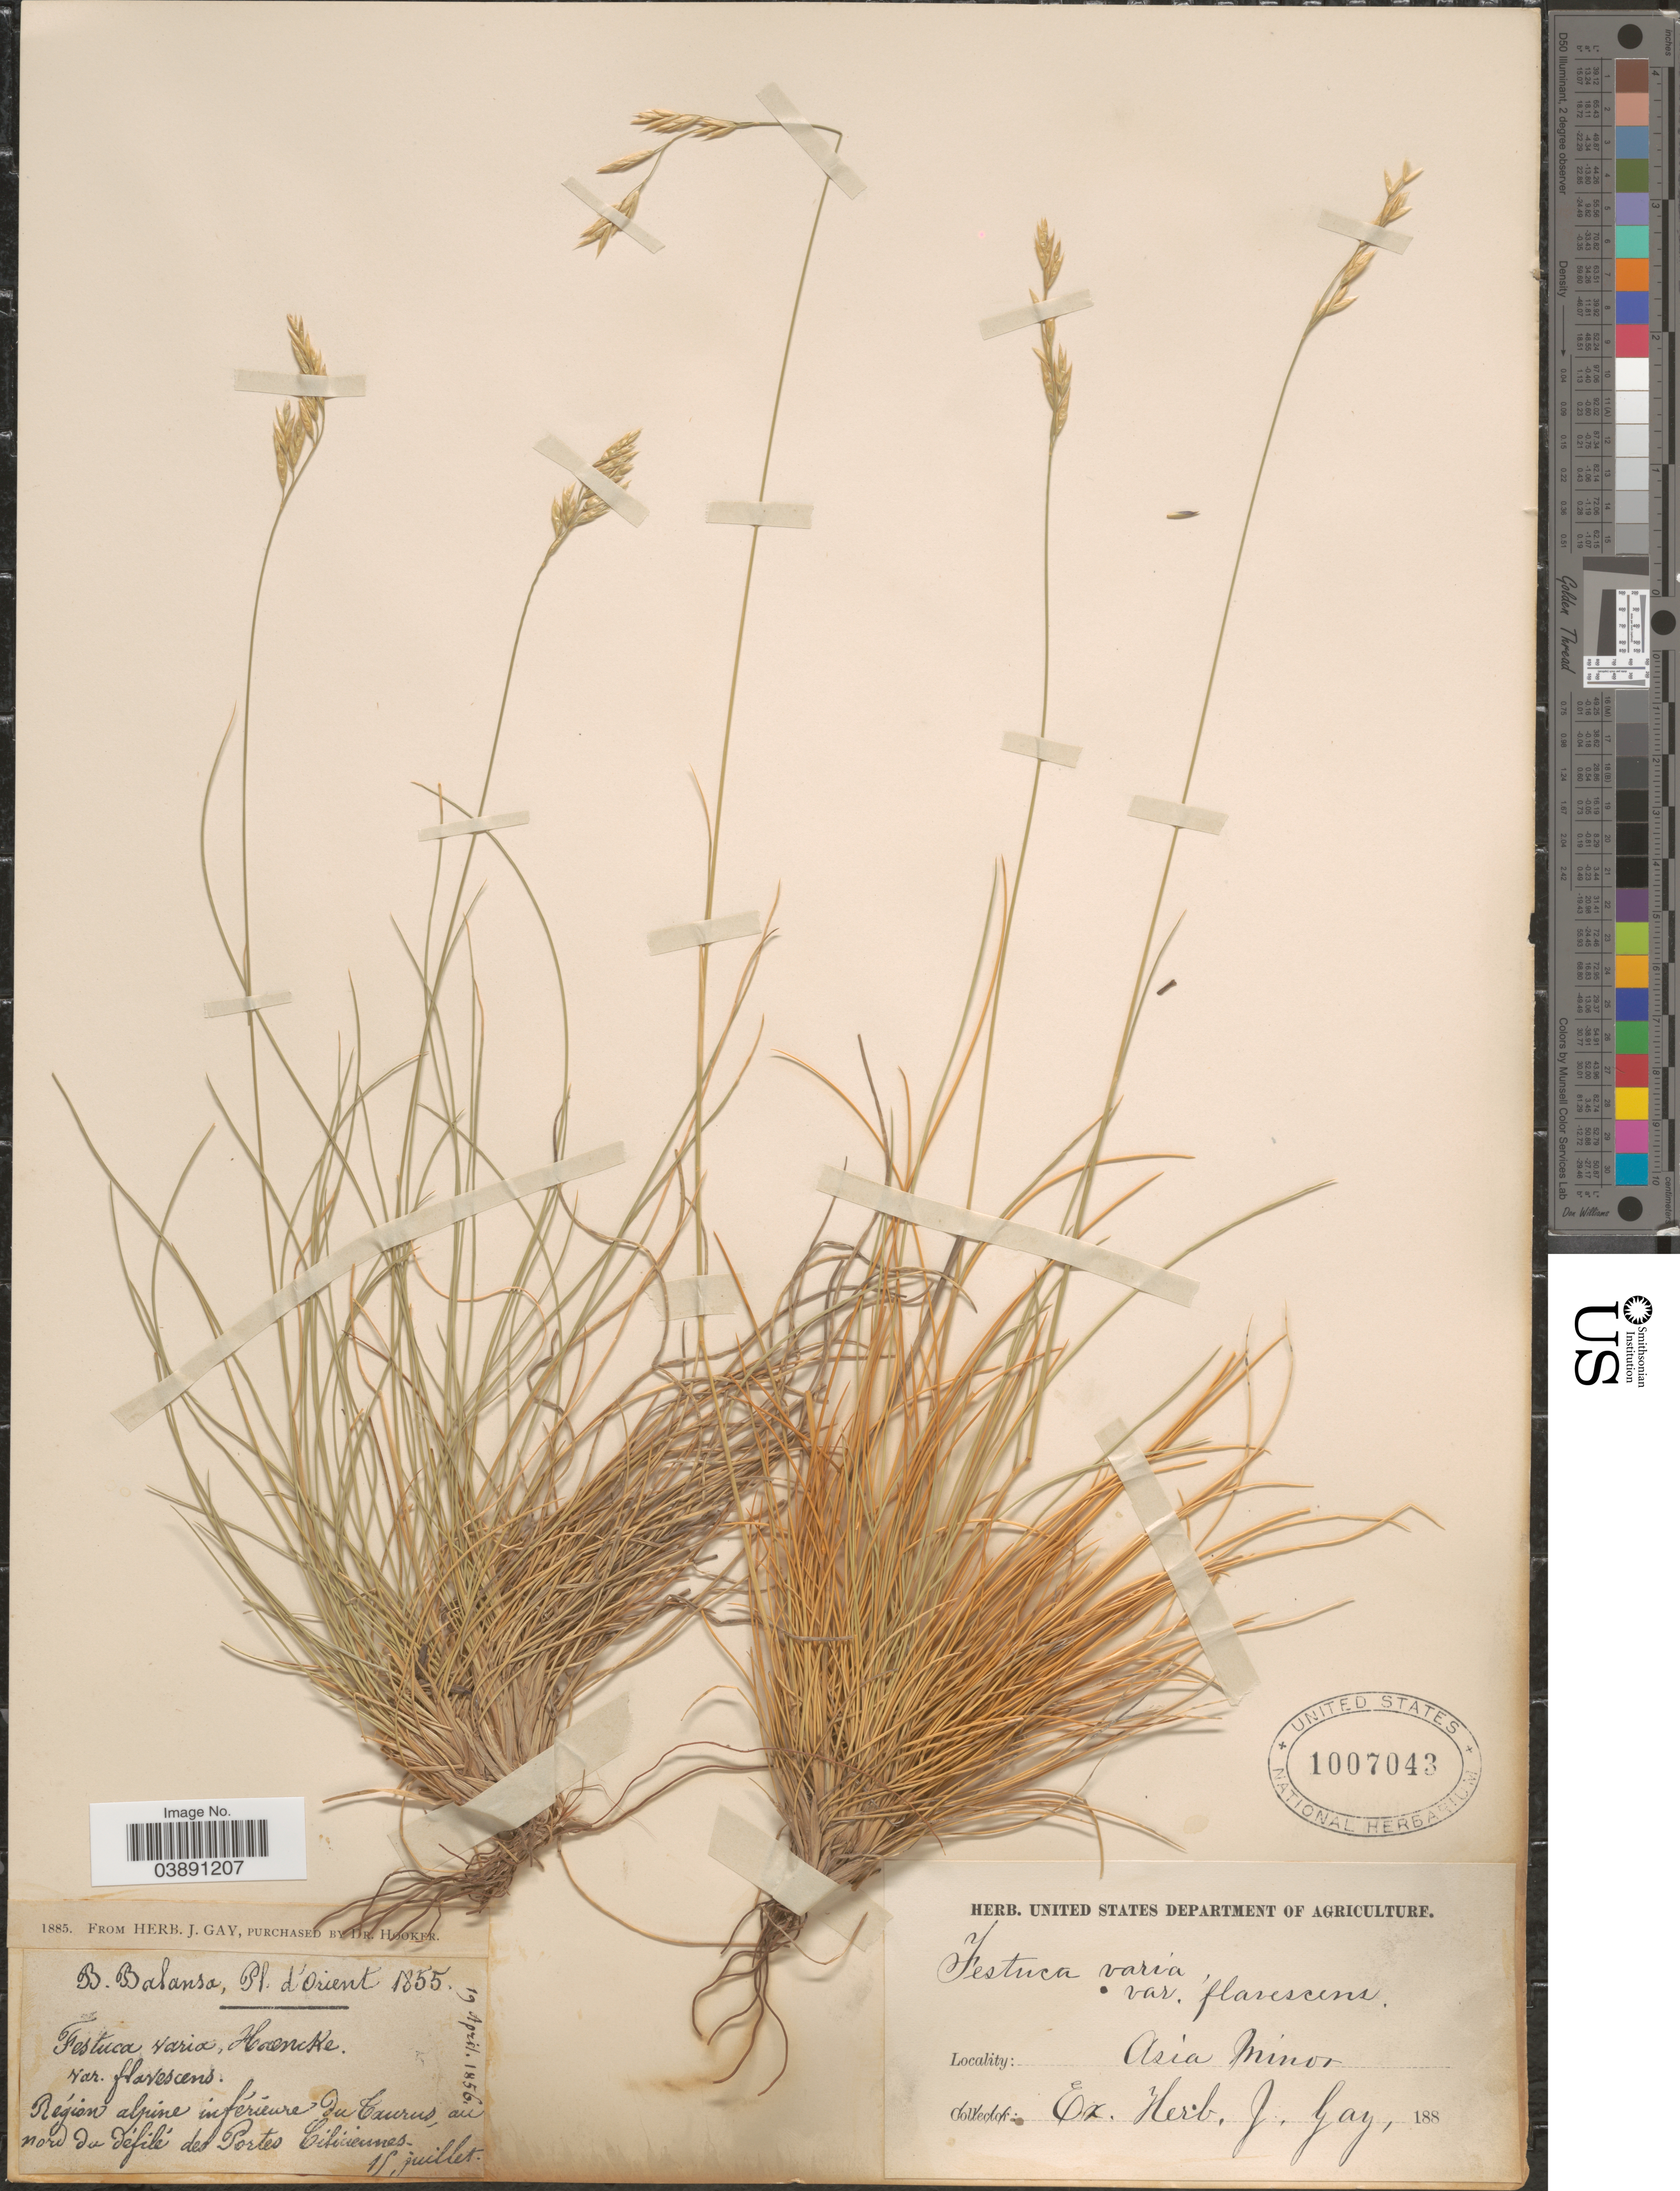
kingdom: Plantae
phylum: Tracheophyta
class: Liliopsida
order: Poales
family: Poaceae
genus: Festuca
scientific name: Festuca varia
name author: Haenke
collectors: B. Balansa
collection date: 1855-07-15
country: Turkey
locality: Asia Minor. D'Orient. Région alpine inférieure du Taurus, au nord du défilé des Portes Ciliennes.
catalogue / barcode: US 1007043